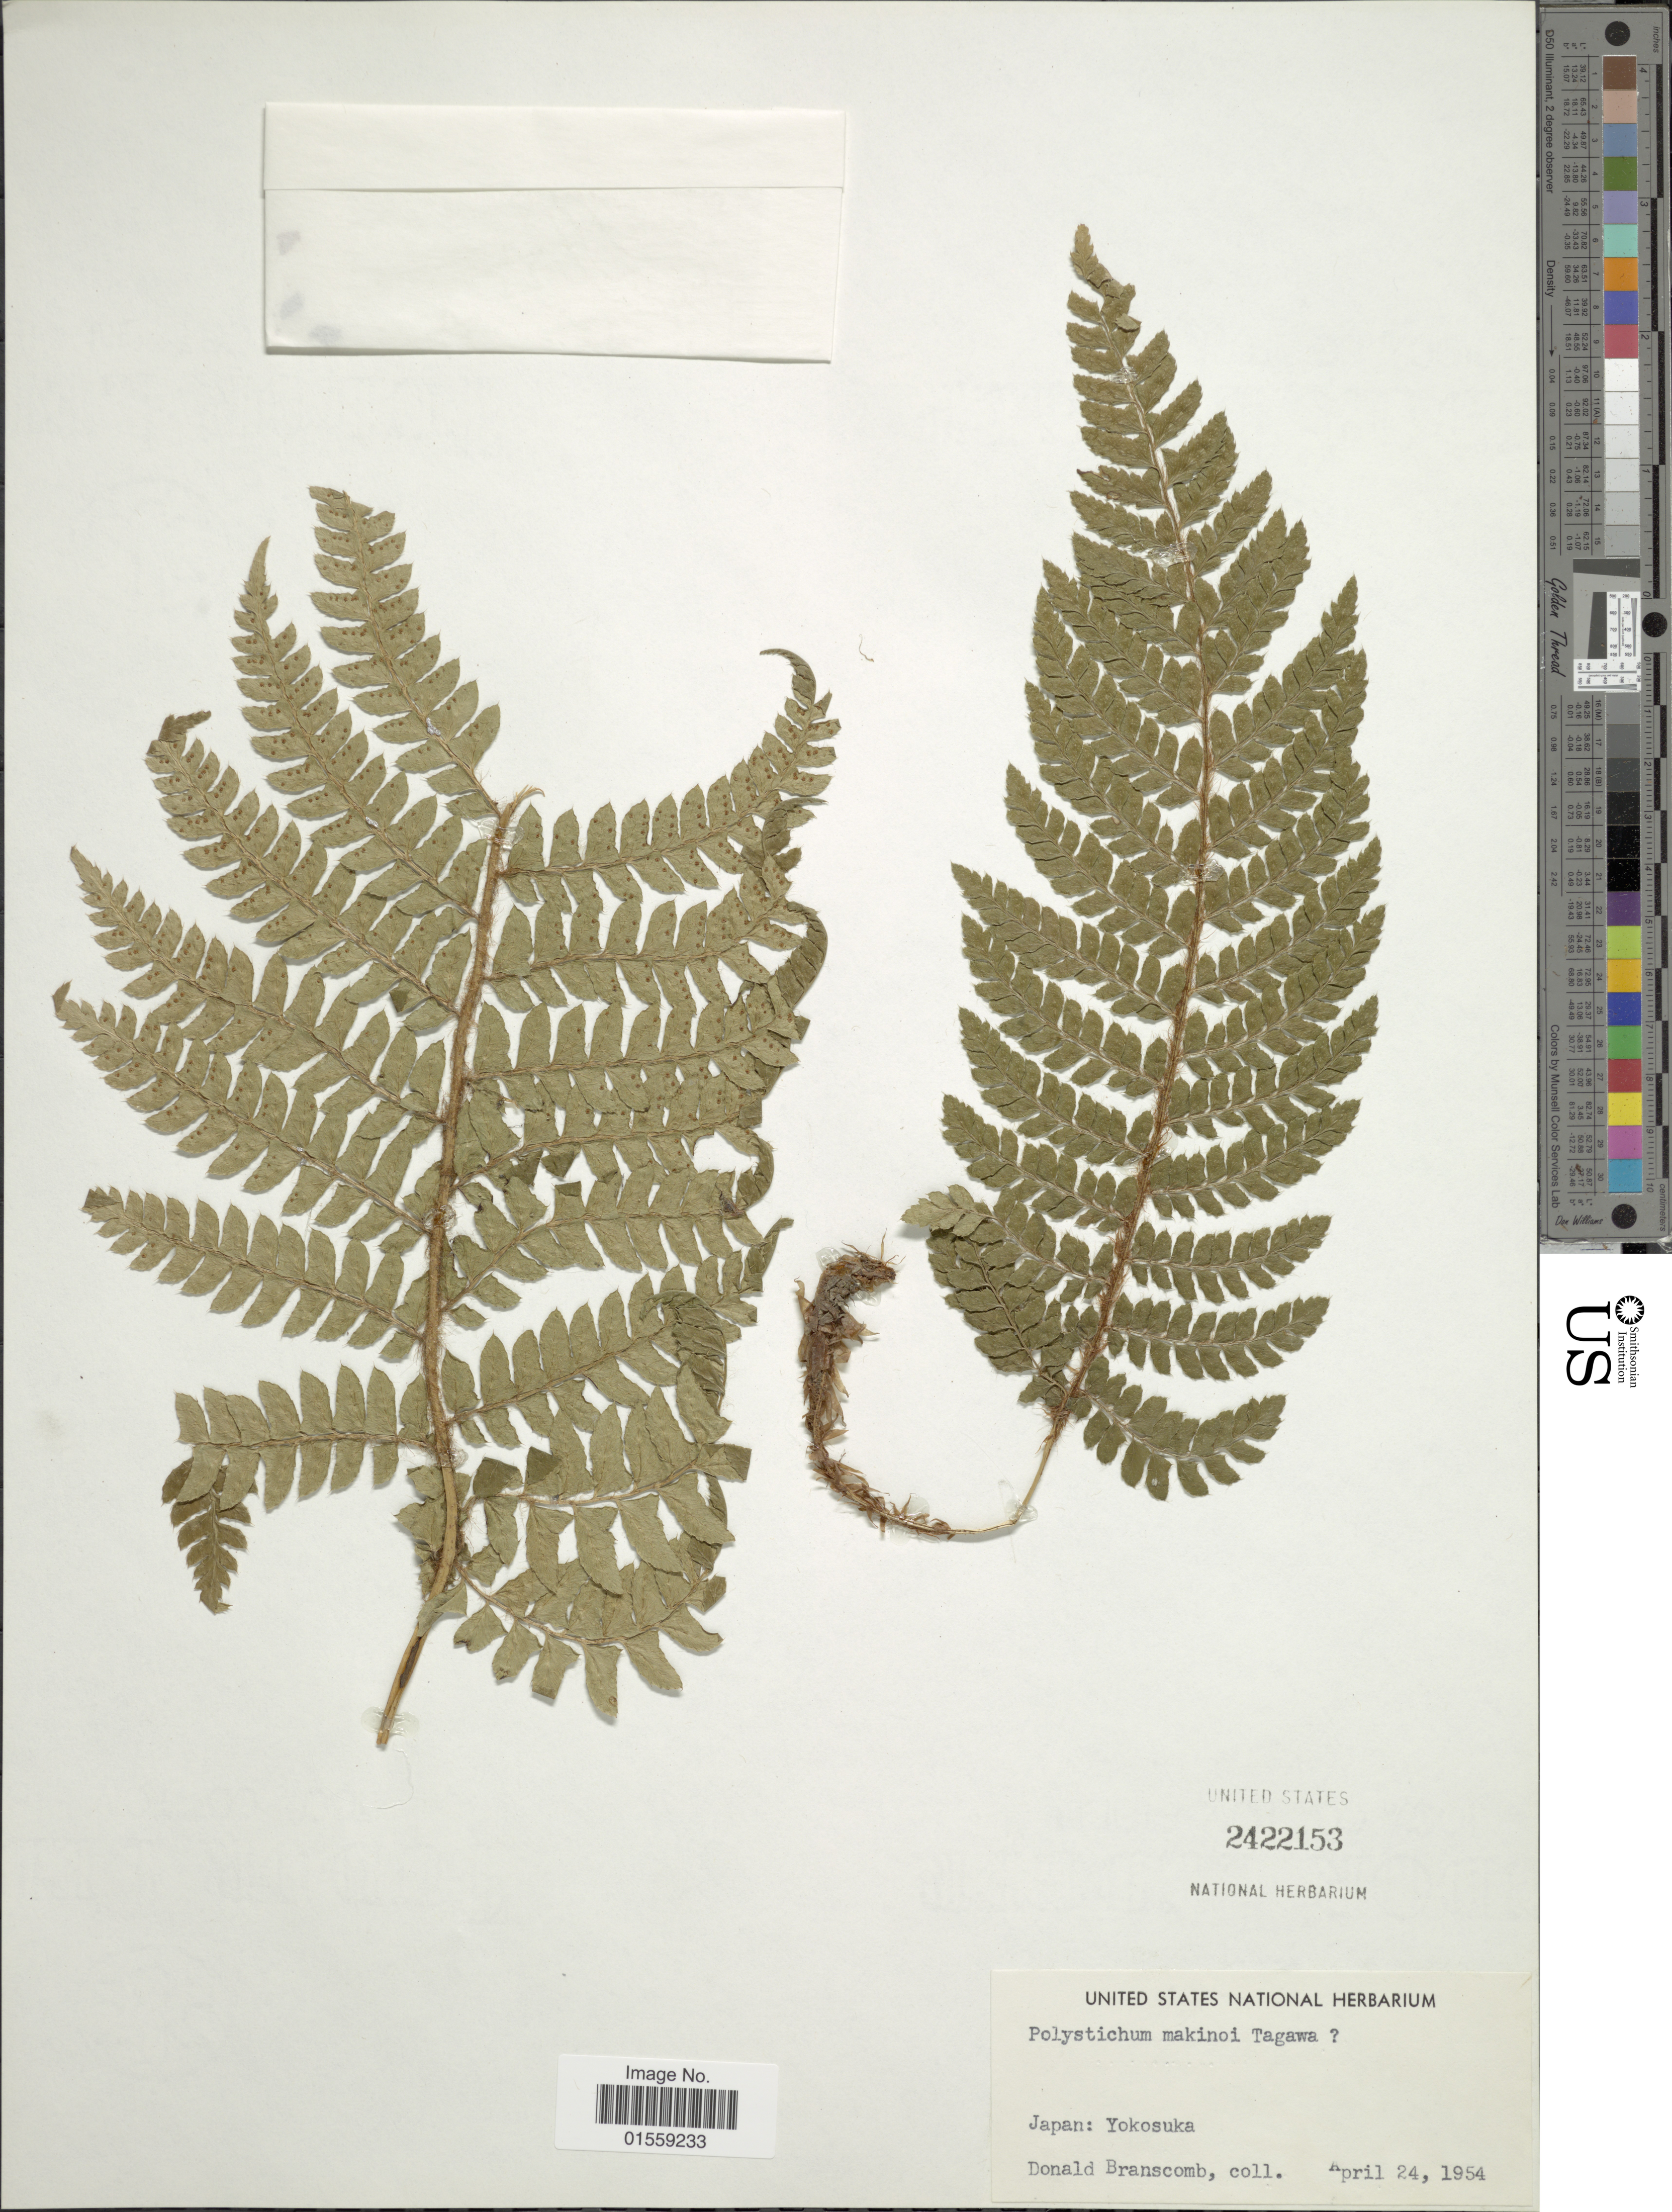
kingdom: Plantae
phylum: Tracheophyta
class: Polypodiopsida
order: Polypodiales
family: Dryopteridaceae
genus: Polystichum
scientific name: Polystichum makinoi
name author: (Tagawa) Tagawa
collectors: D. Branscomb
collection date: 1954-04-24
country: Japan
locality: Japan: Yokosuka.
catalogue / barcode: US 2422153